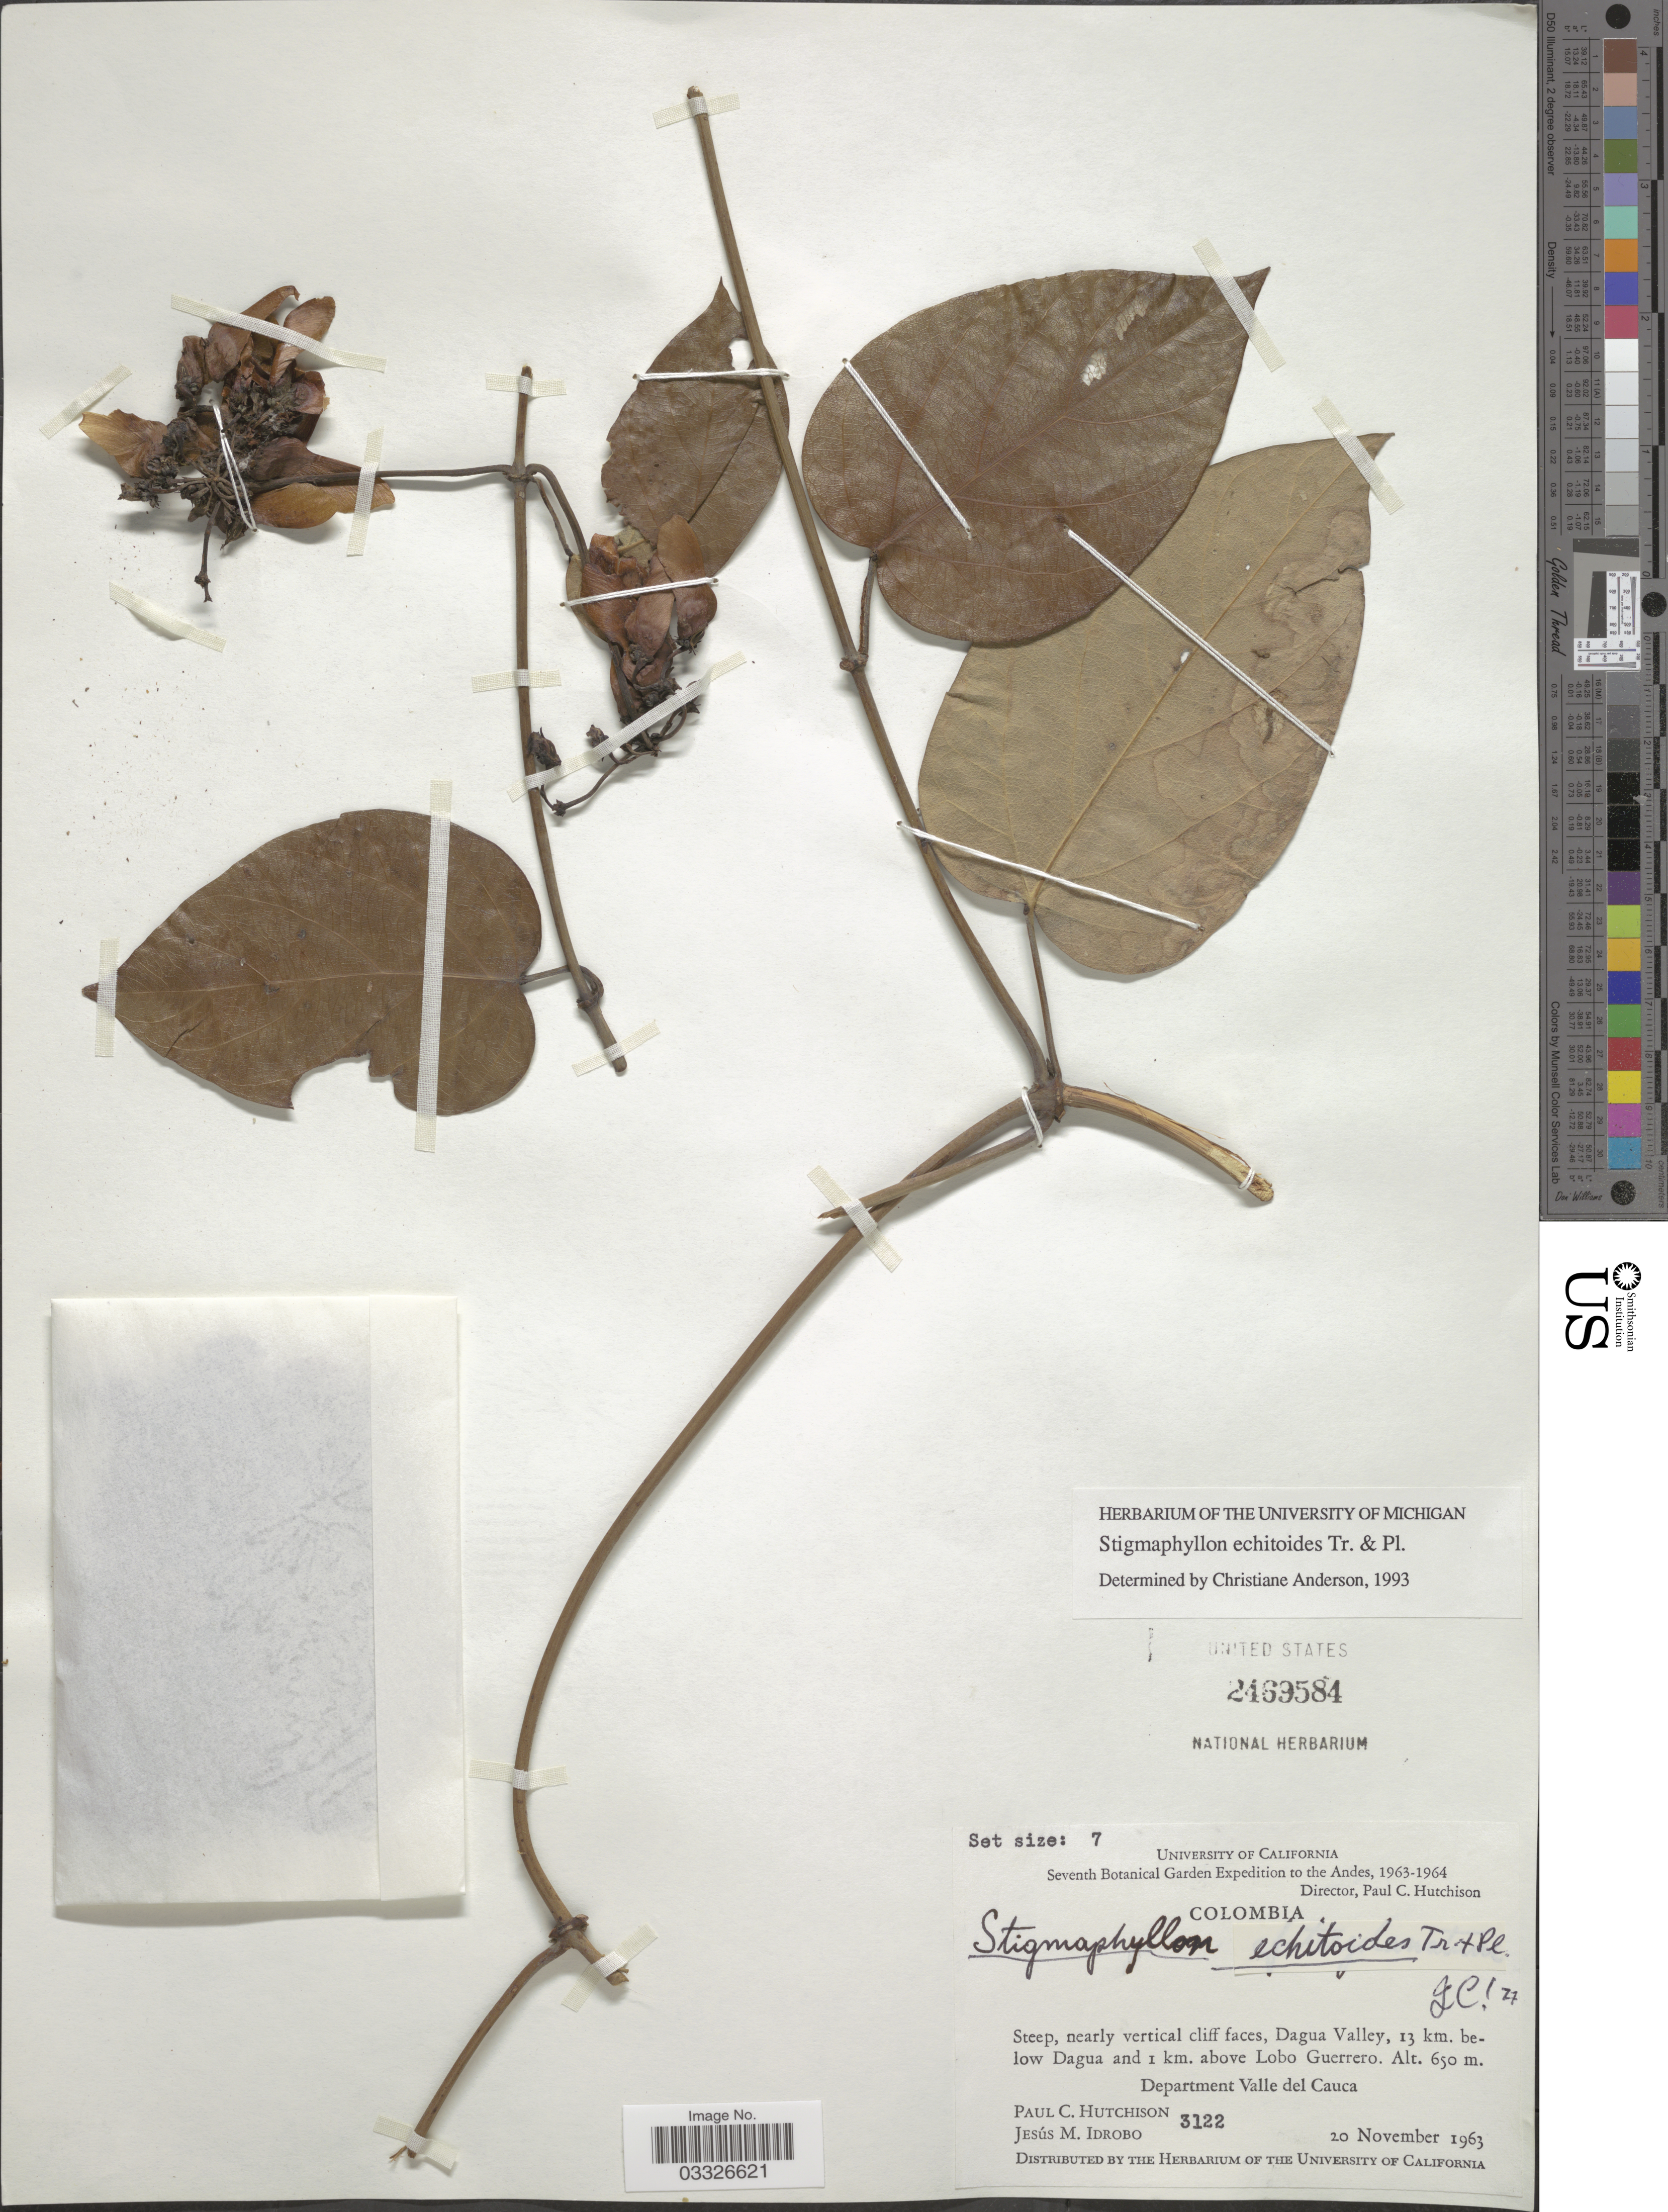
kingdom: Plantae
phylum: Tracheophyta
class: Magnoliopsida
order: Malpighiales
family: Malpighiaceae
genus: Stigmaphyllon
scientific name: Stigmaphyllon echitoides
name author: Triana & Planch.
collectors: P. C. Hutchison & J. M. Idrobo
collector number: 3122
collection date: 1963-09-20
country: Colombia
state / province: Valle del Cauca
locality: Andes. Steep, nearly vertical cliff faces, Dagua Valley, 13 km. below Dagua and 1 km. above Lobo Guerrero. Department Valle del Cauca.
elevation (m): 650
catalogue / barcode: US 2469584